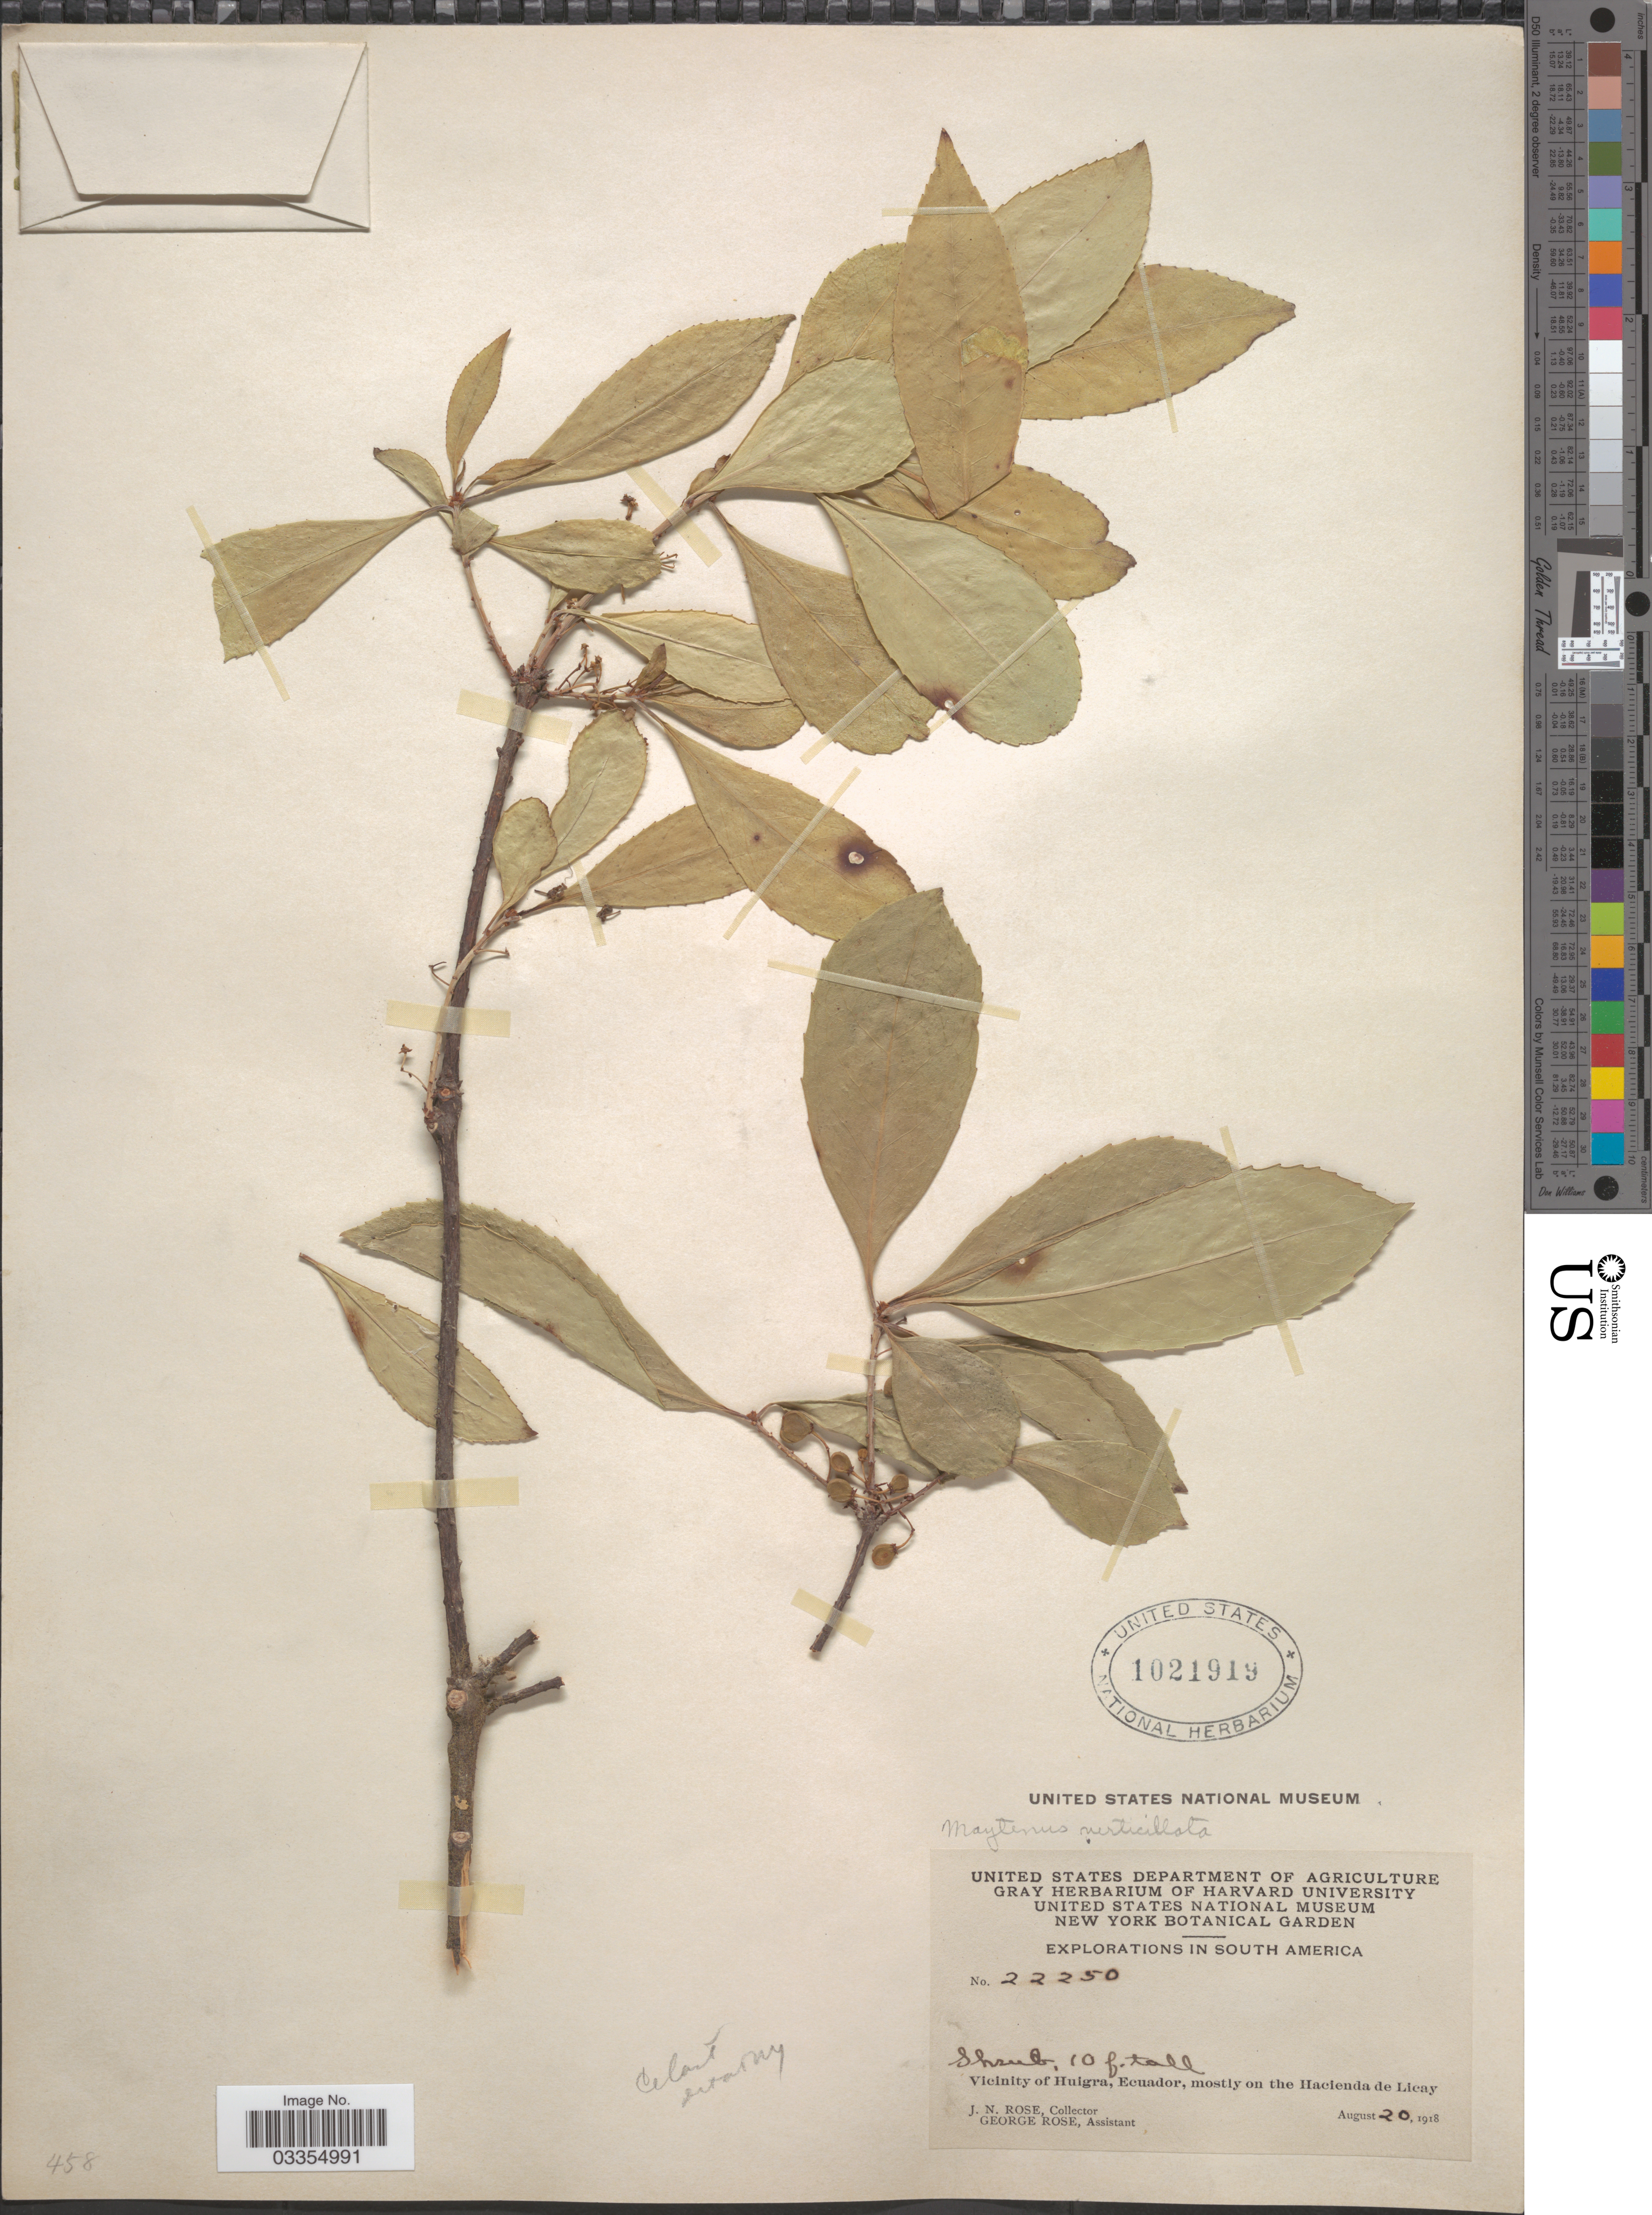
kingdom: Plantae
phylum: Tracheophyta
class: Magnoliopsida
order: Celastrales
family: Celastraceae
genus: Maytenus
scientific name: Maytenus verticillata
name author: (Ruiz & Pav.) DC.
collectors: J. N. Rose & G. Rose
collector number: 22250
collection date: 1918-08-20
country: Ecuador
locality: Vicinity of Huigra, mostly on the Hacienda de Licay.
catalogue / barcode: US 1021919